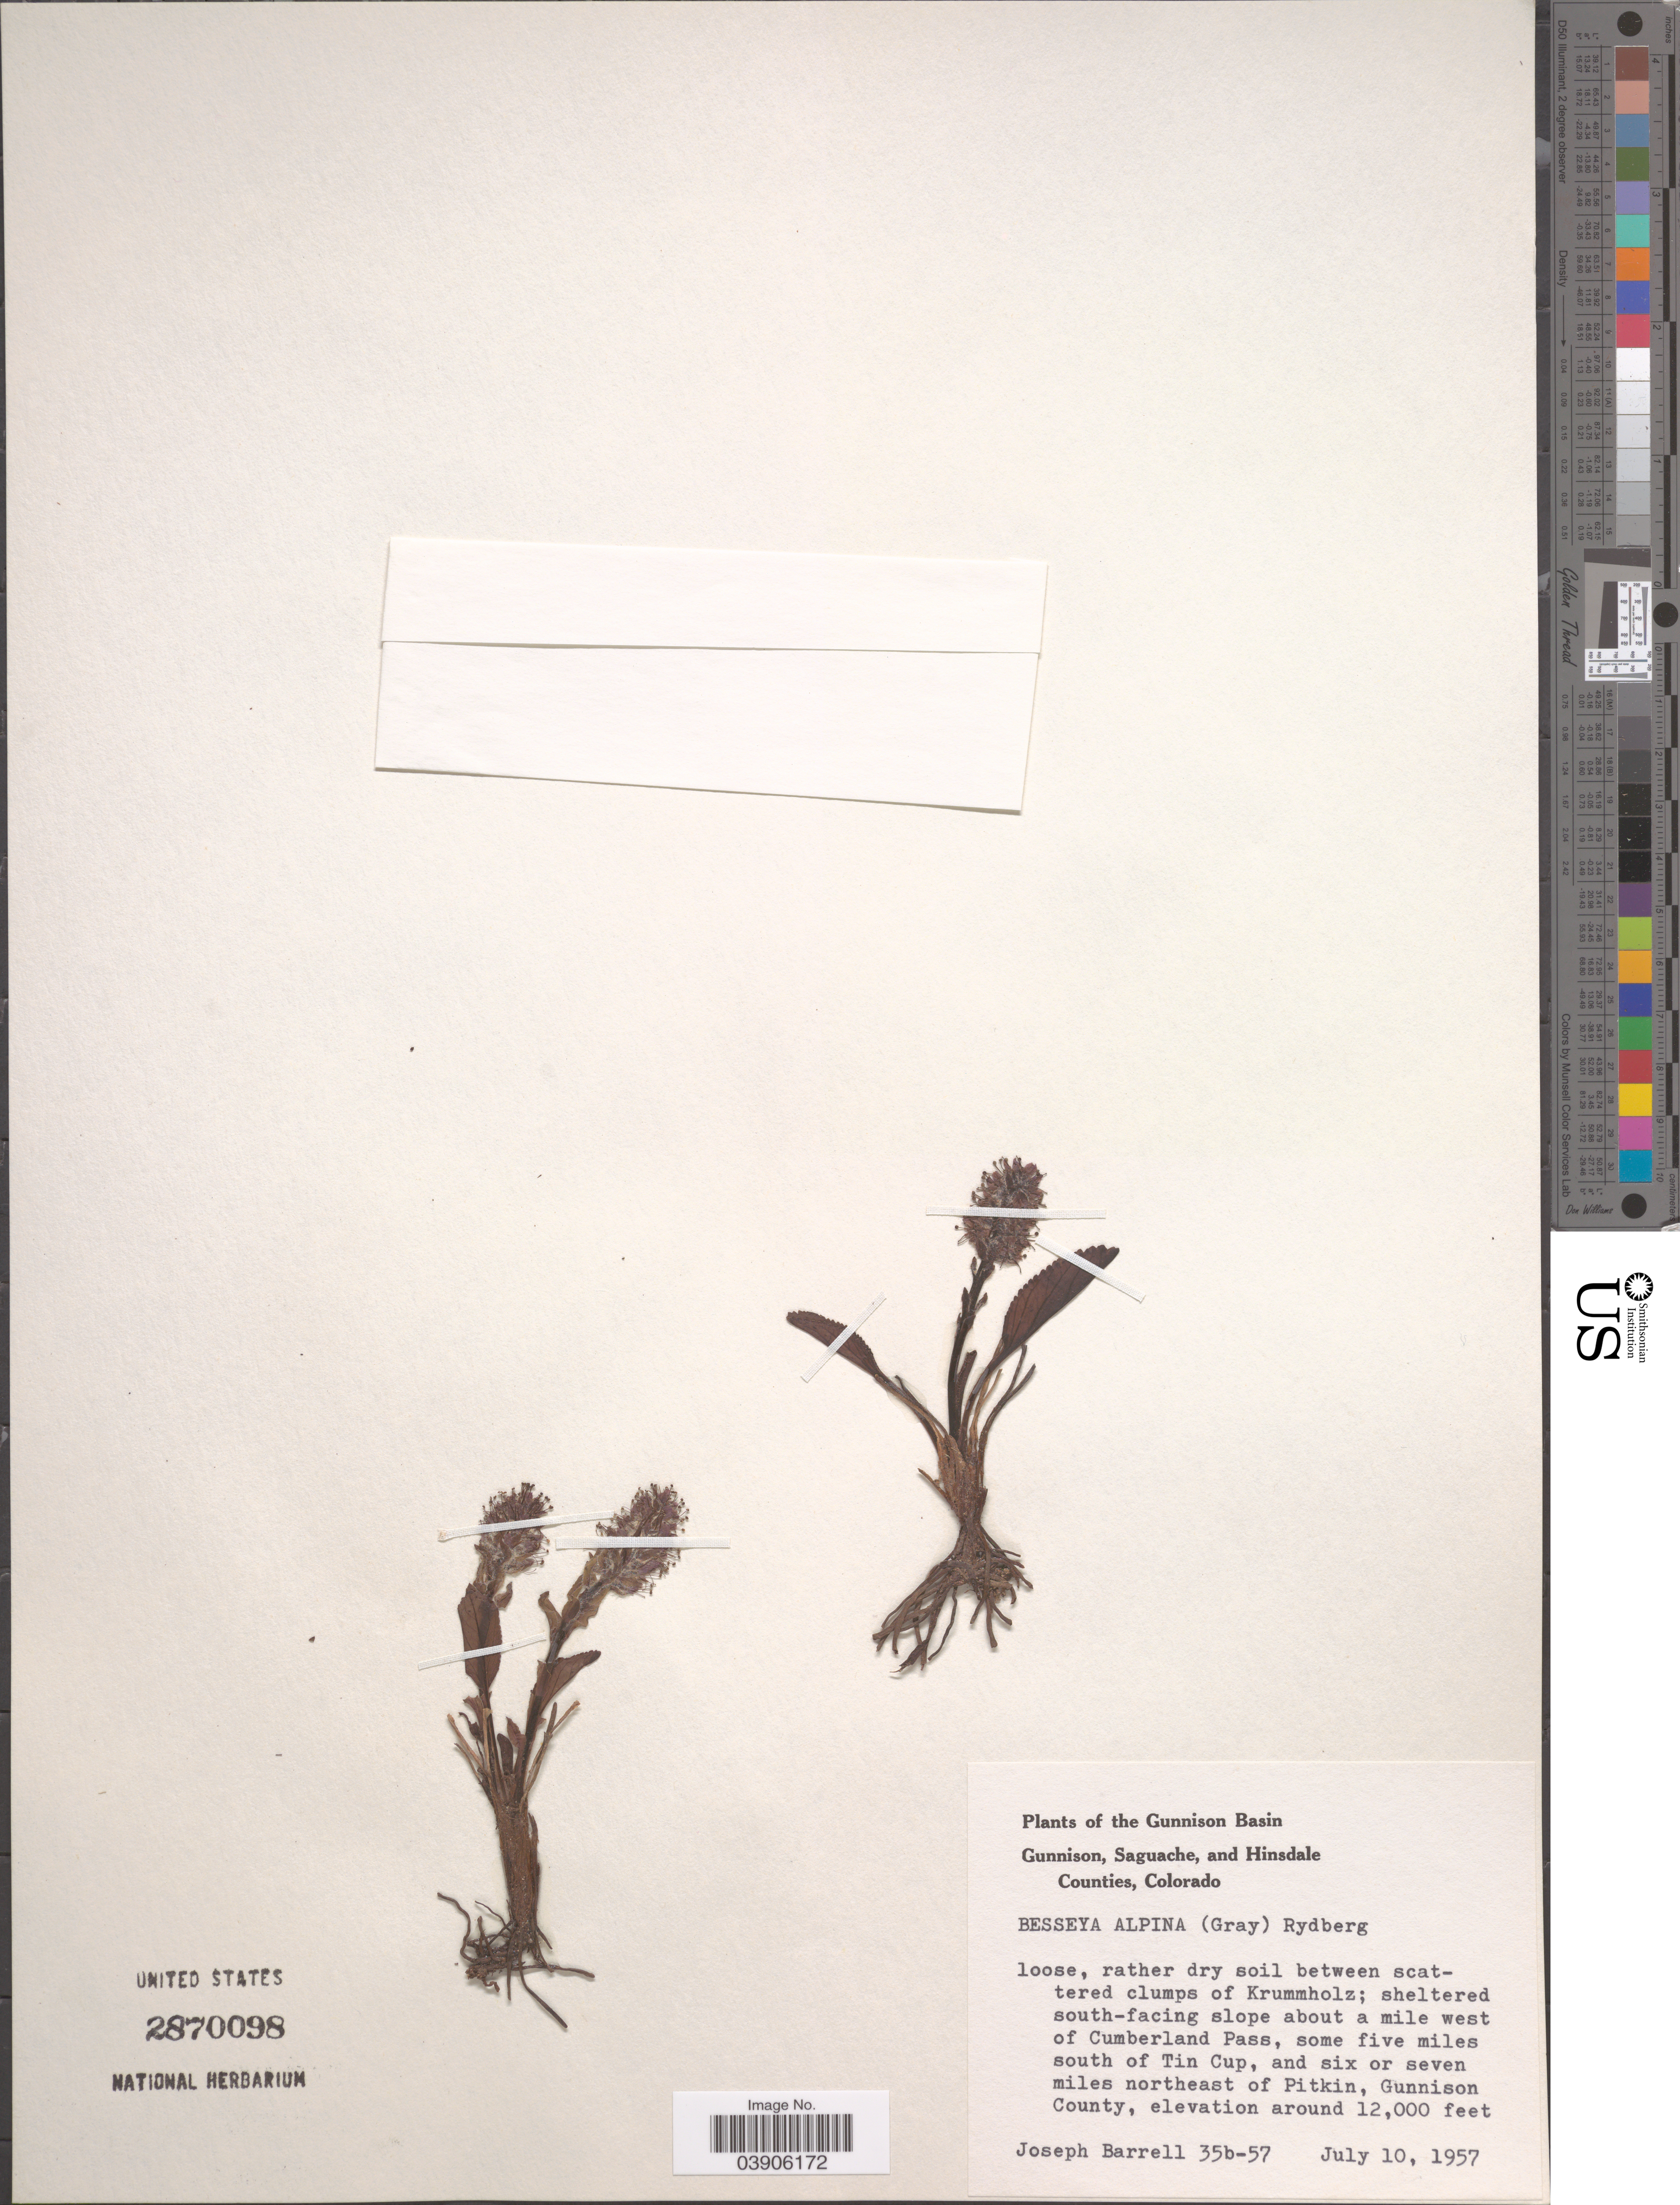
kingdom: Plantae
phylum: Tracheophyta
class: Magnoliopsida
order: Lamiales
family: Plantaginaceae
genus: Synthyris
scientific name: Synthyris alpina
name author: A. Gray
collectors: J. Barrell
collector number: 35b-57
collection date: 1957-07-10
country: United States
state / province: Colorado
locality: The Gunnison Basin. Clumps of Krummholz; sheltered south-facing slope about a mile west of Cumberland Pass, some five miles south of Tin Cup, and six or seven miles northeast of Pitkin, Gunnison County.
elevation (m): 3658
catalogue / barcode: US 2870098